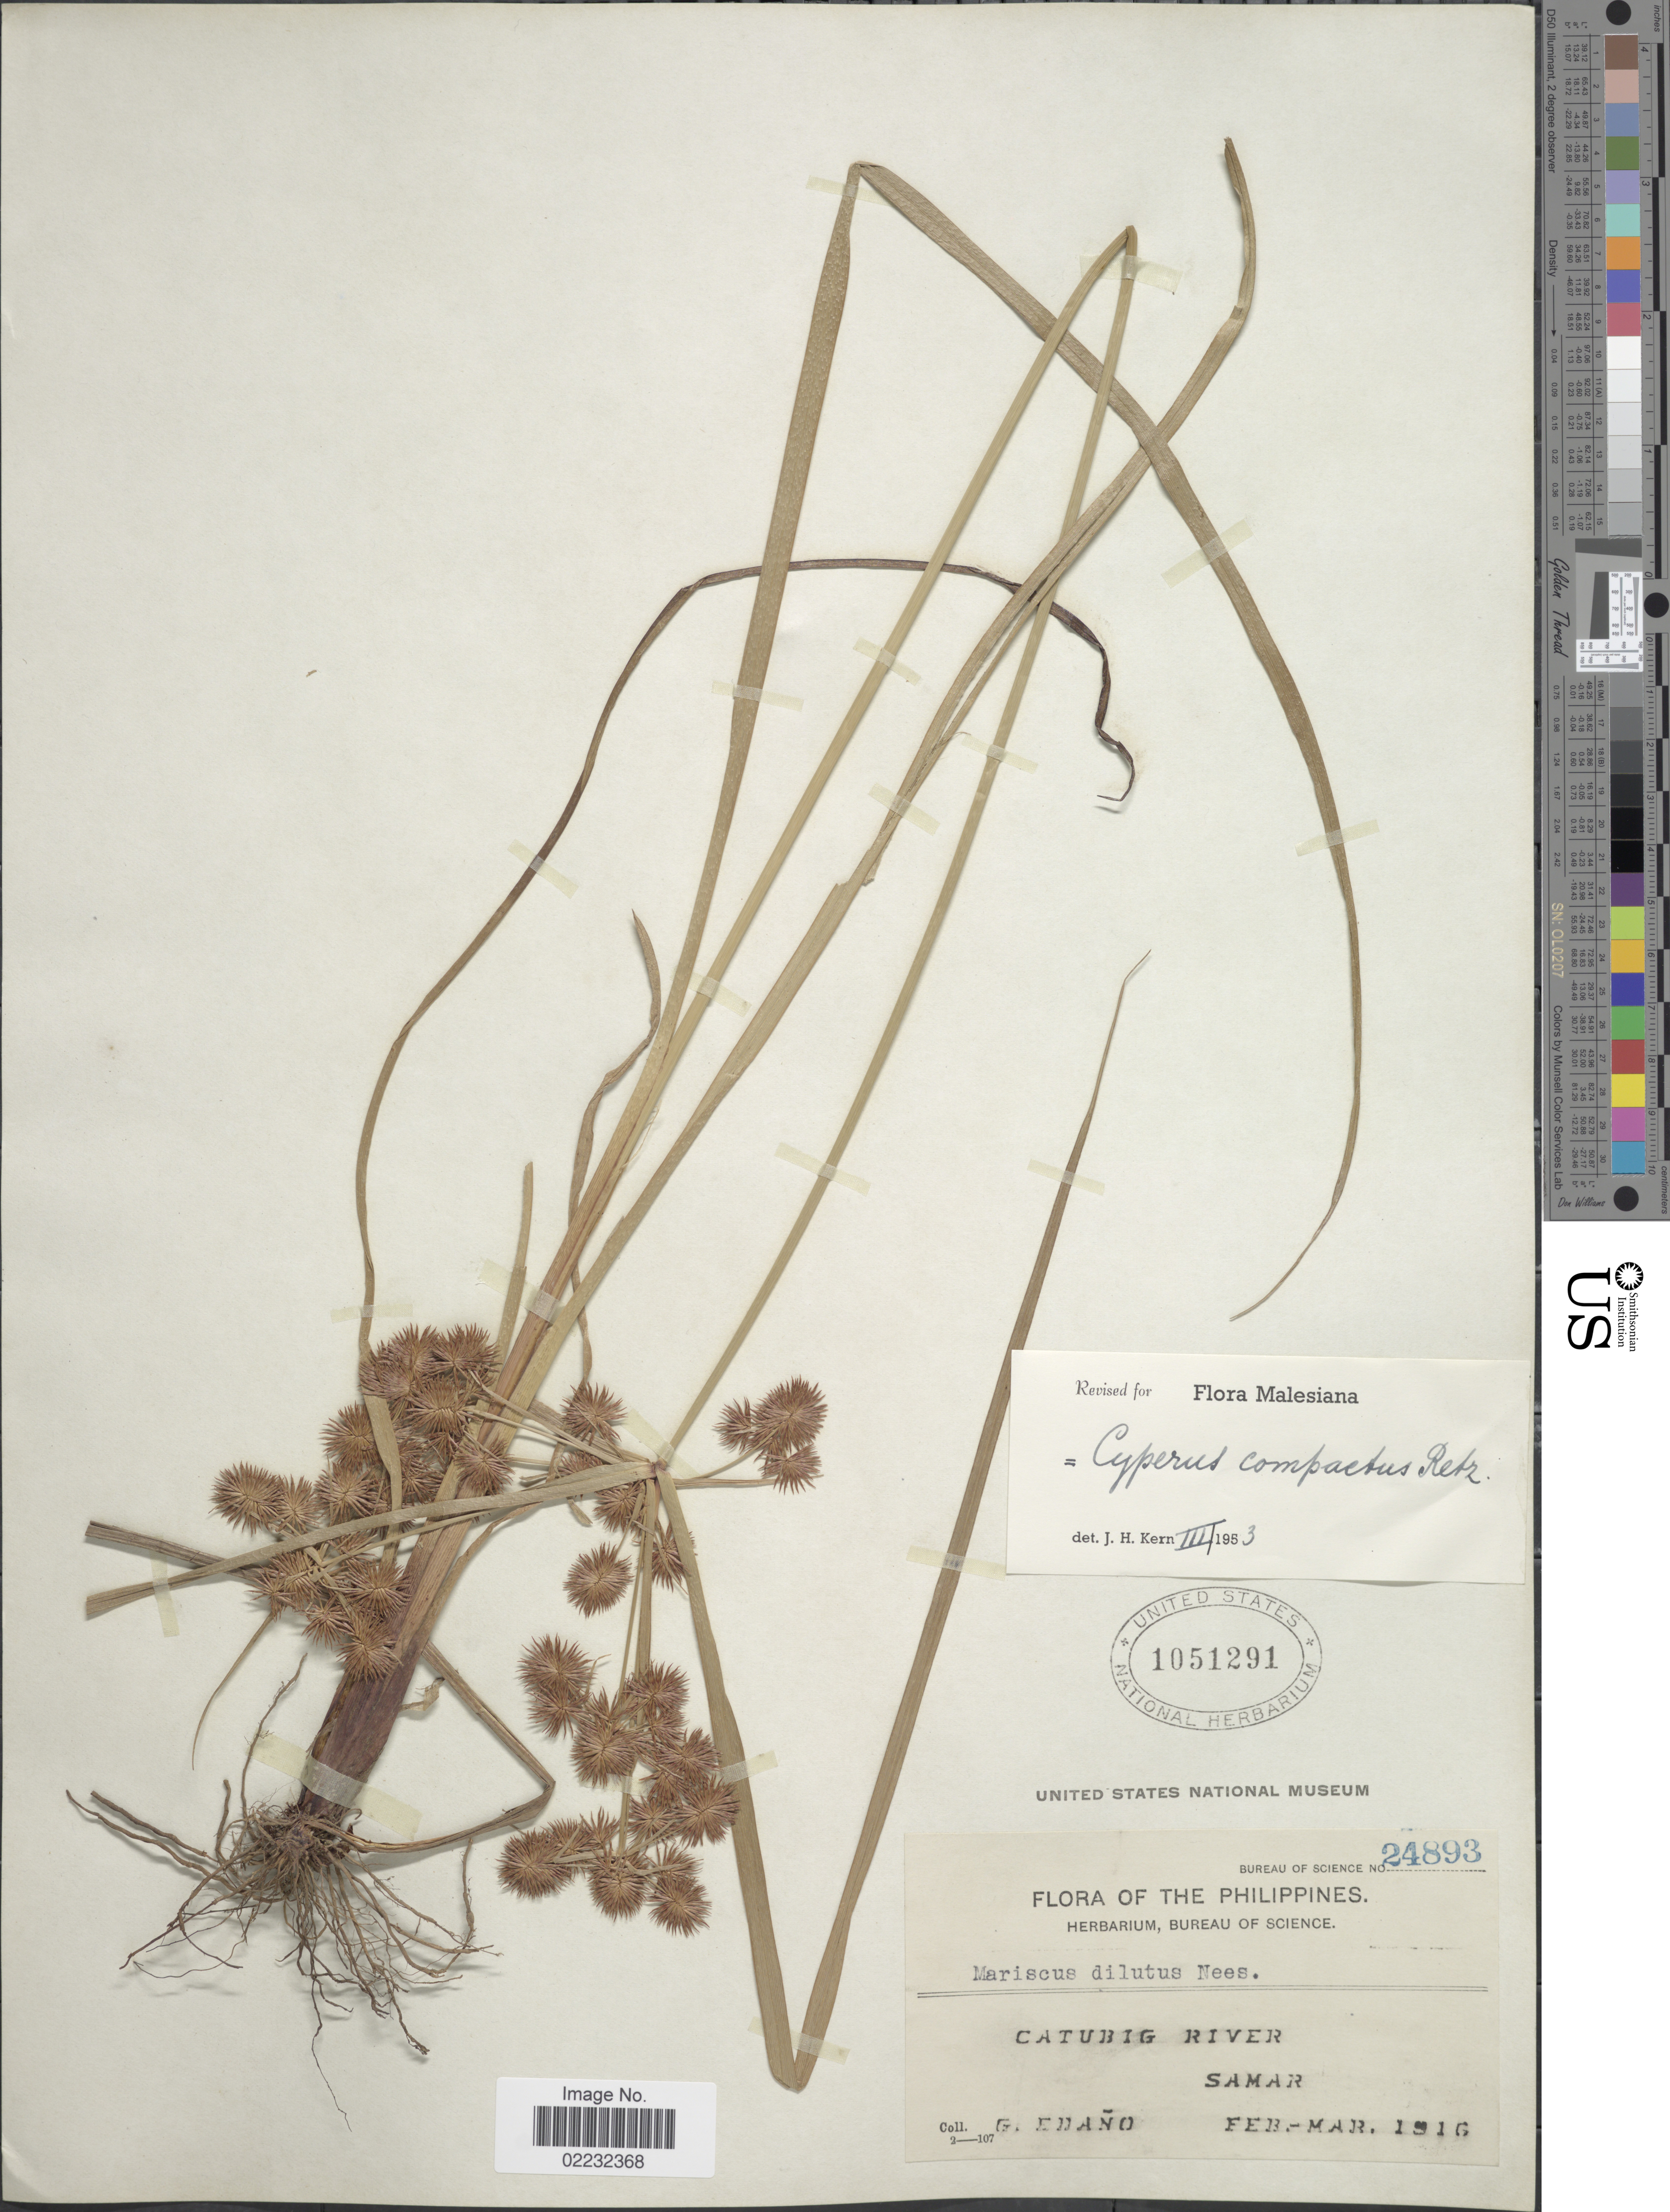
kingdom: Plantae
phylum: Tracheophyta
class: Liliopsida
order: Poales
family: Cyperaceae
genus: Cyperus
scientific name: Cyperus compactus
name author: Retz.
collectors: G. Edaño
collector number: Bureau of Science 24893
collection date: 1916-02/1916-03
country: Philippines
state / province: Eastern Visayas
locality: Catabig River, Samar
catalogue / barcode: US 1051291